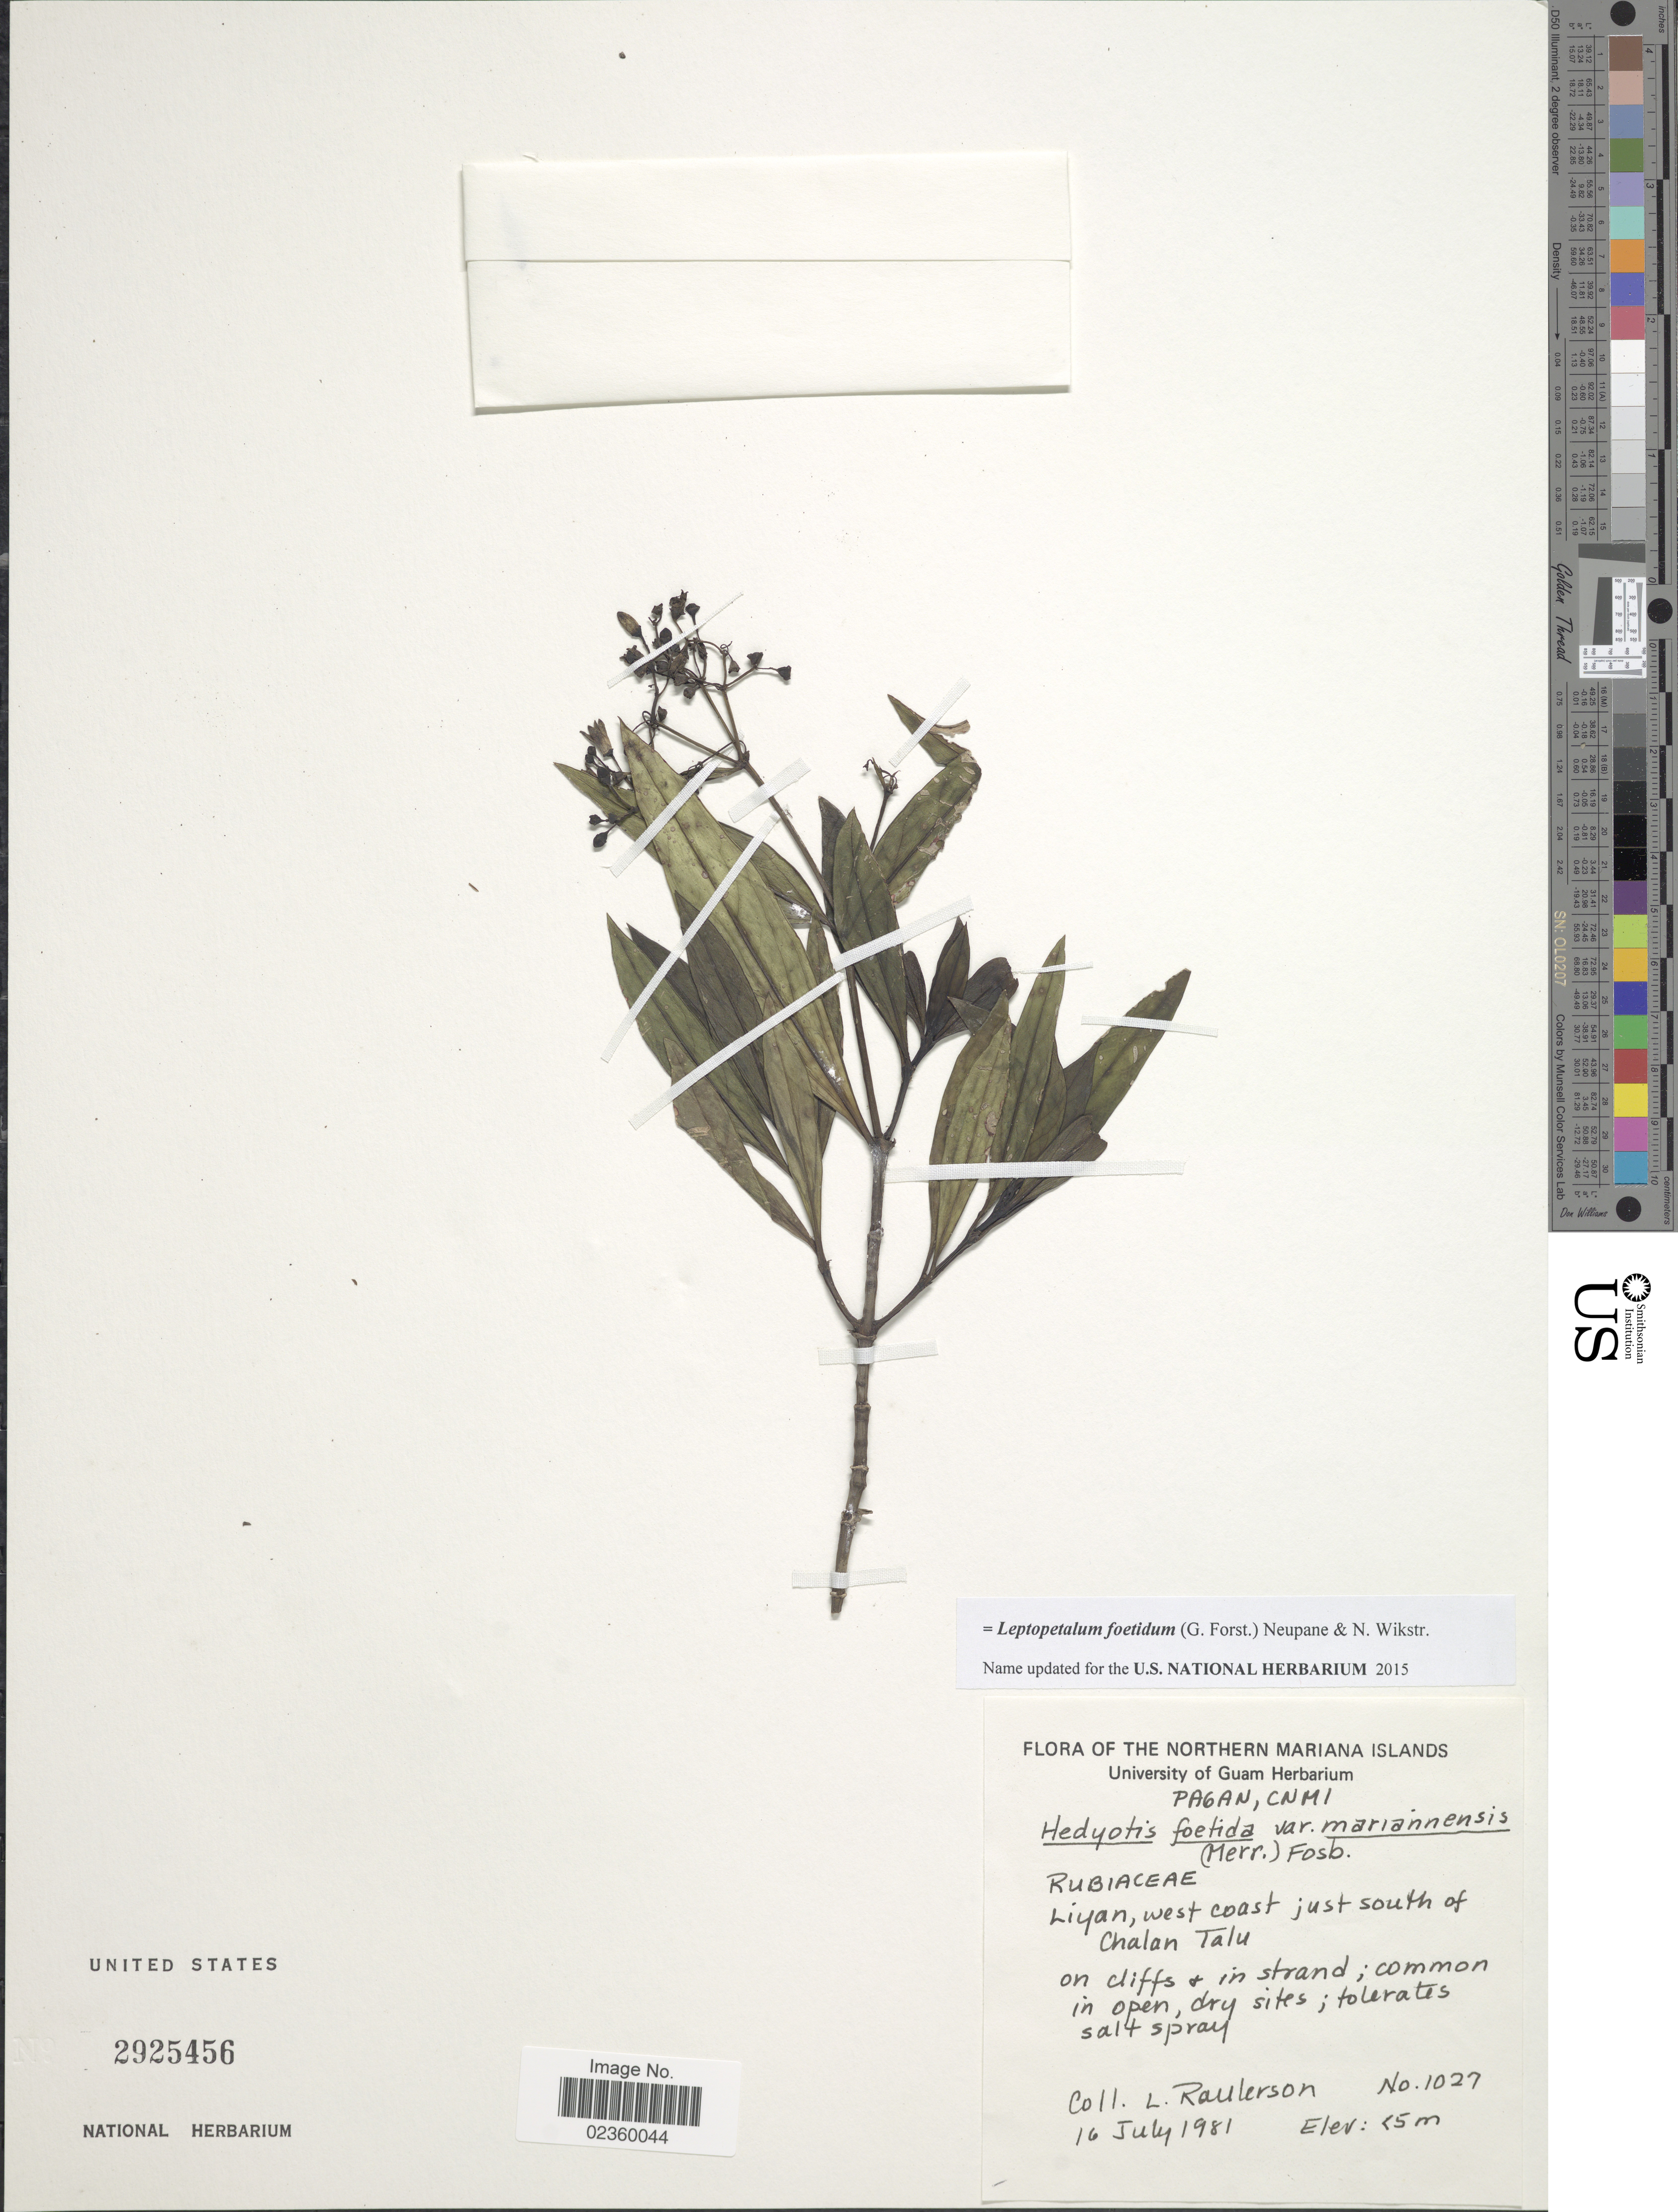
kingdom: Plantae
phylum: Tracheophyta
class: Magnoliopsida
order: Gentianales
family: Rubiaceae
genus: Leptopetalum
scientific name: Leptopetalum foetidum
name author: (G. Forst.) Neupane & N. Wikstr.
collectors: L. Raulerson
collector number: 1027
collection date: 1981-07-16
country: Northern Mariana Islands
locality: Pagan, CNMI. Liyan, west coast just south of Chalan Talu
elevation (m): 5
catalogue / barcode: US 2925456